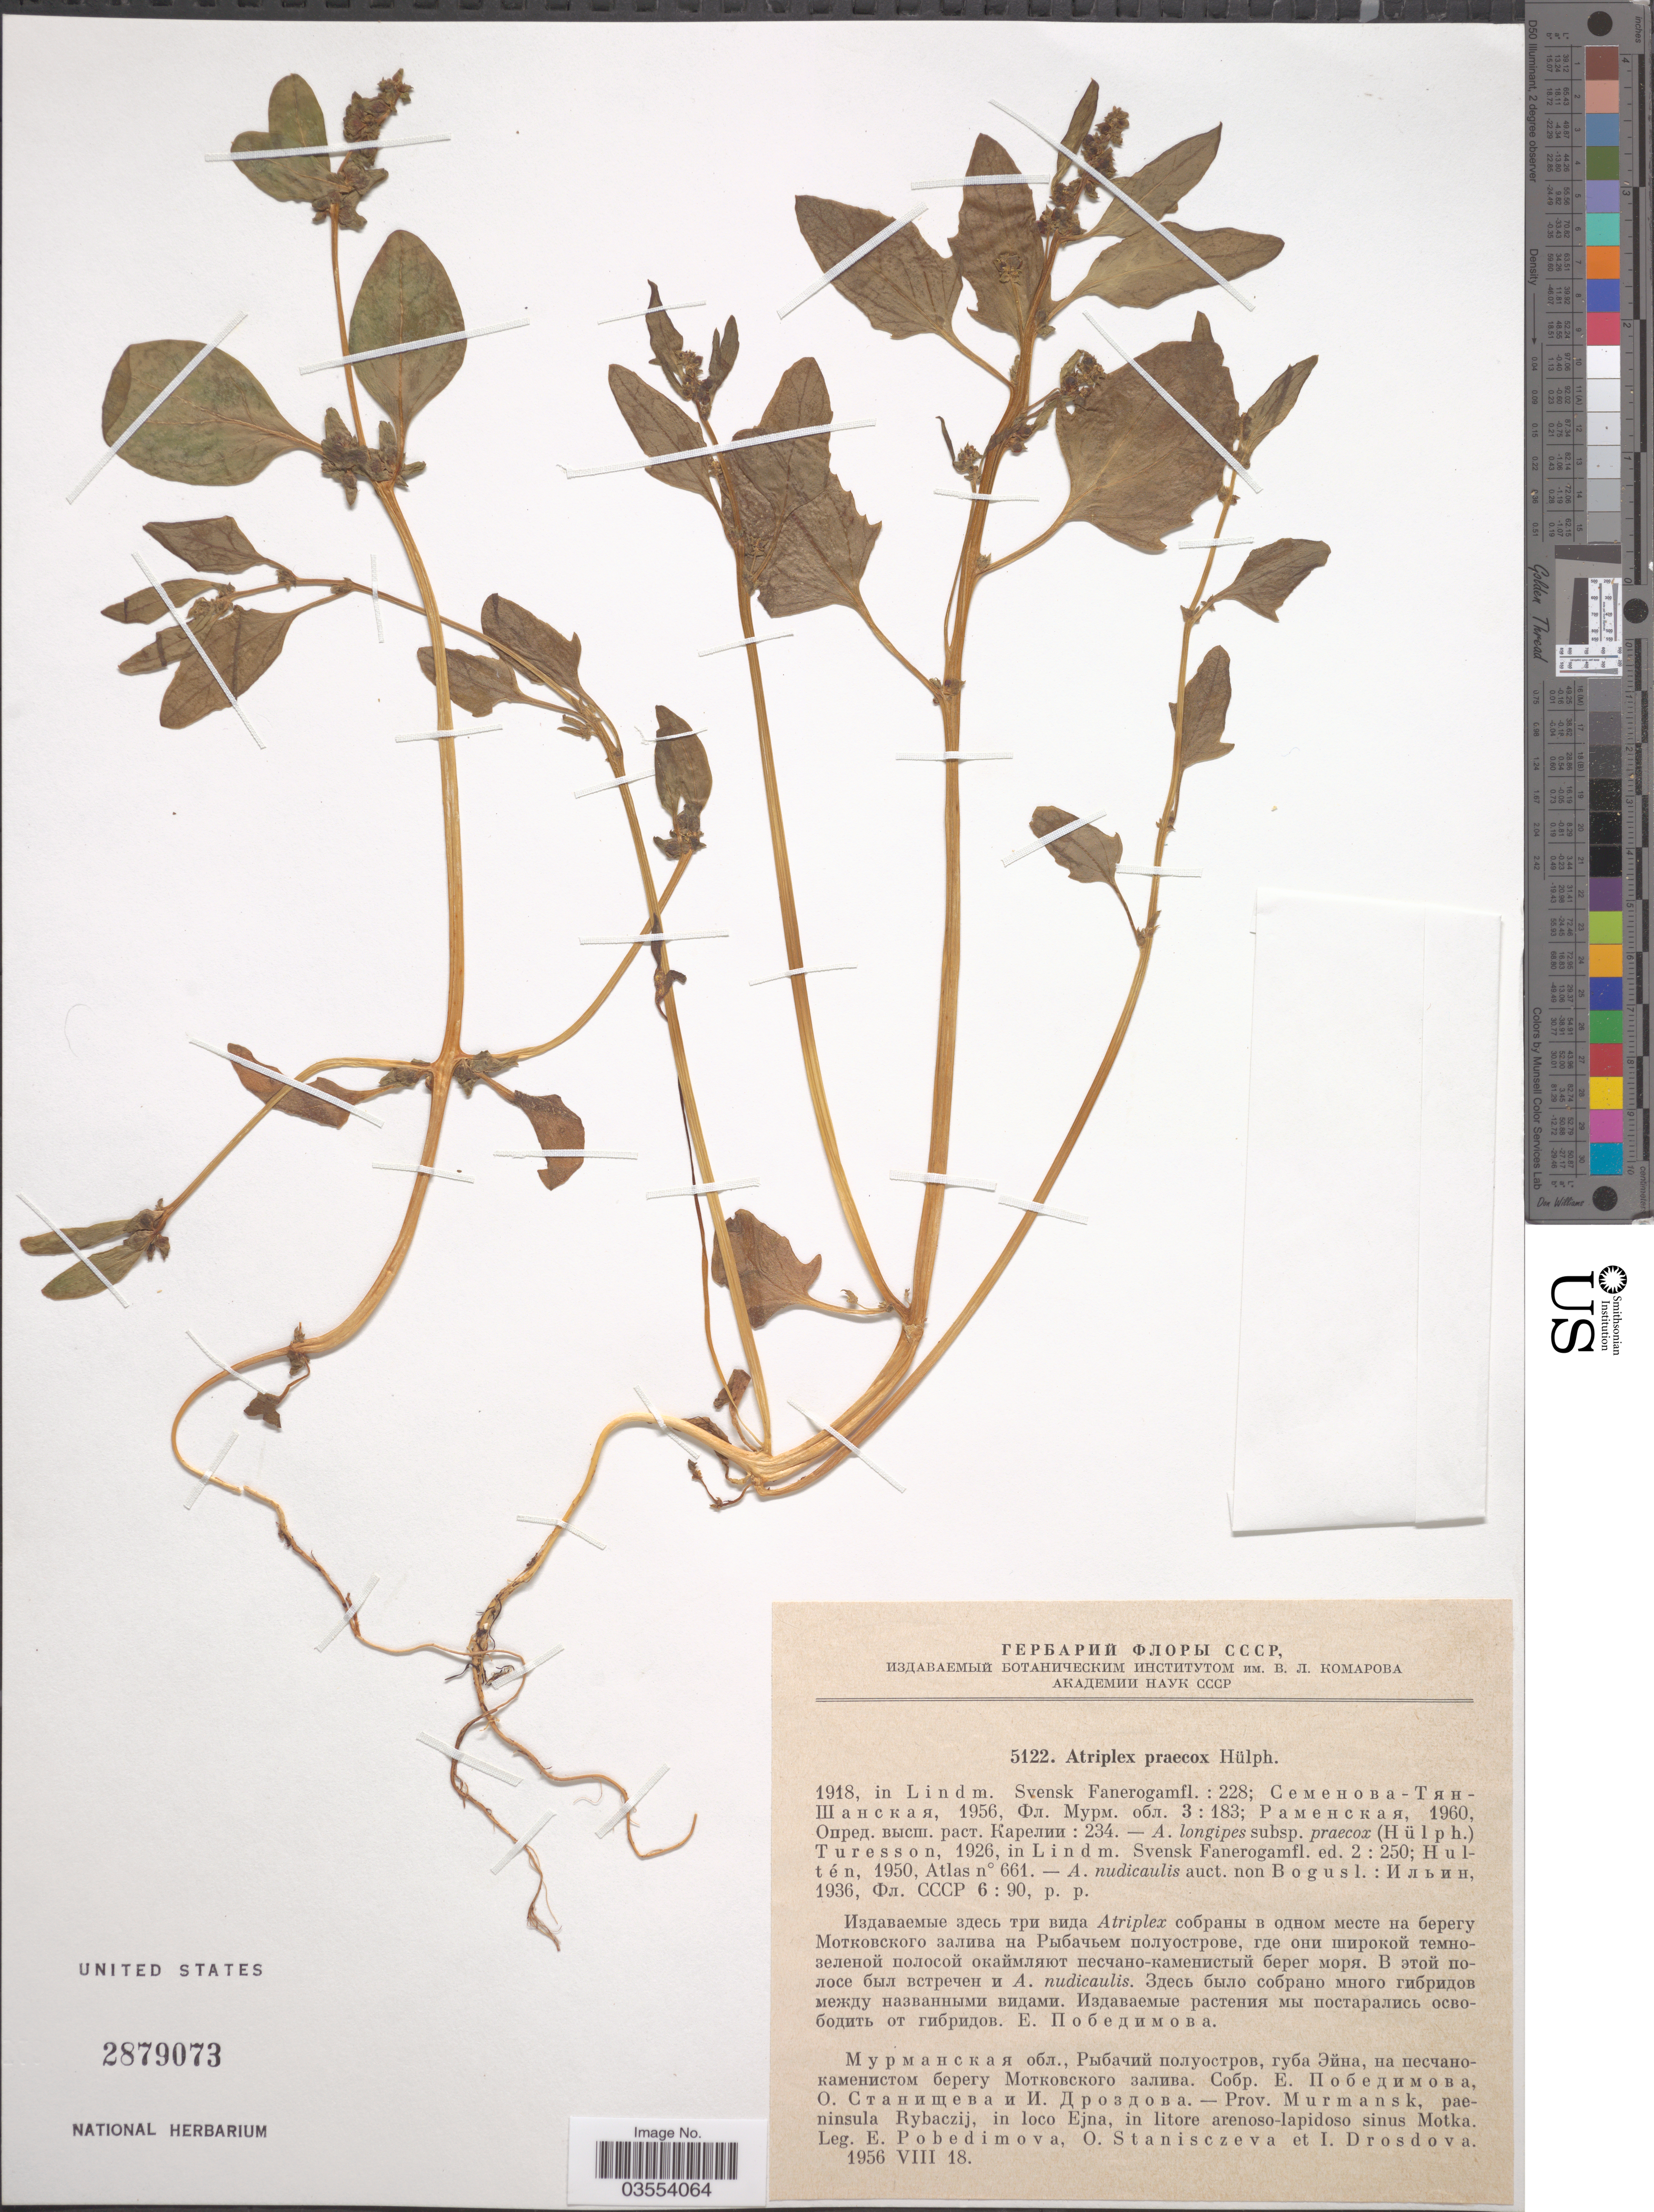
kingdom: Plantae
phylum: Tracheophyta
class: Magnoliopsida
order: Caryophyllales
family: Amaranthaceae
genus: Atriplex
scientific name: Atriplex praecox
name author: Hülph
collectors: E. Pobedimova, O. Stanisczeva & I. Drosdova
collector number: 5122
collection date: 1956-08-18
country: Russian Federation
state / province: Murmansk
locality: Paeninsula Rybaczij, in loco Ejna, in litore arenoso-lapidoso sinus Motka.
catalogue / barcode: US 2879073